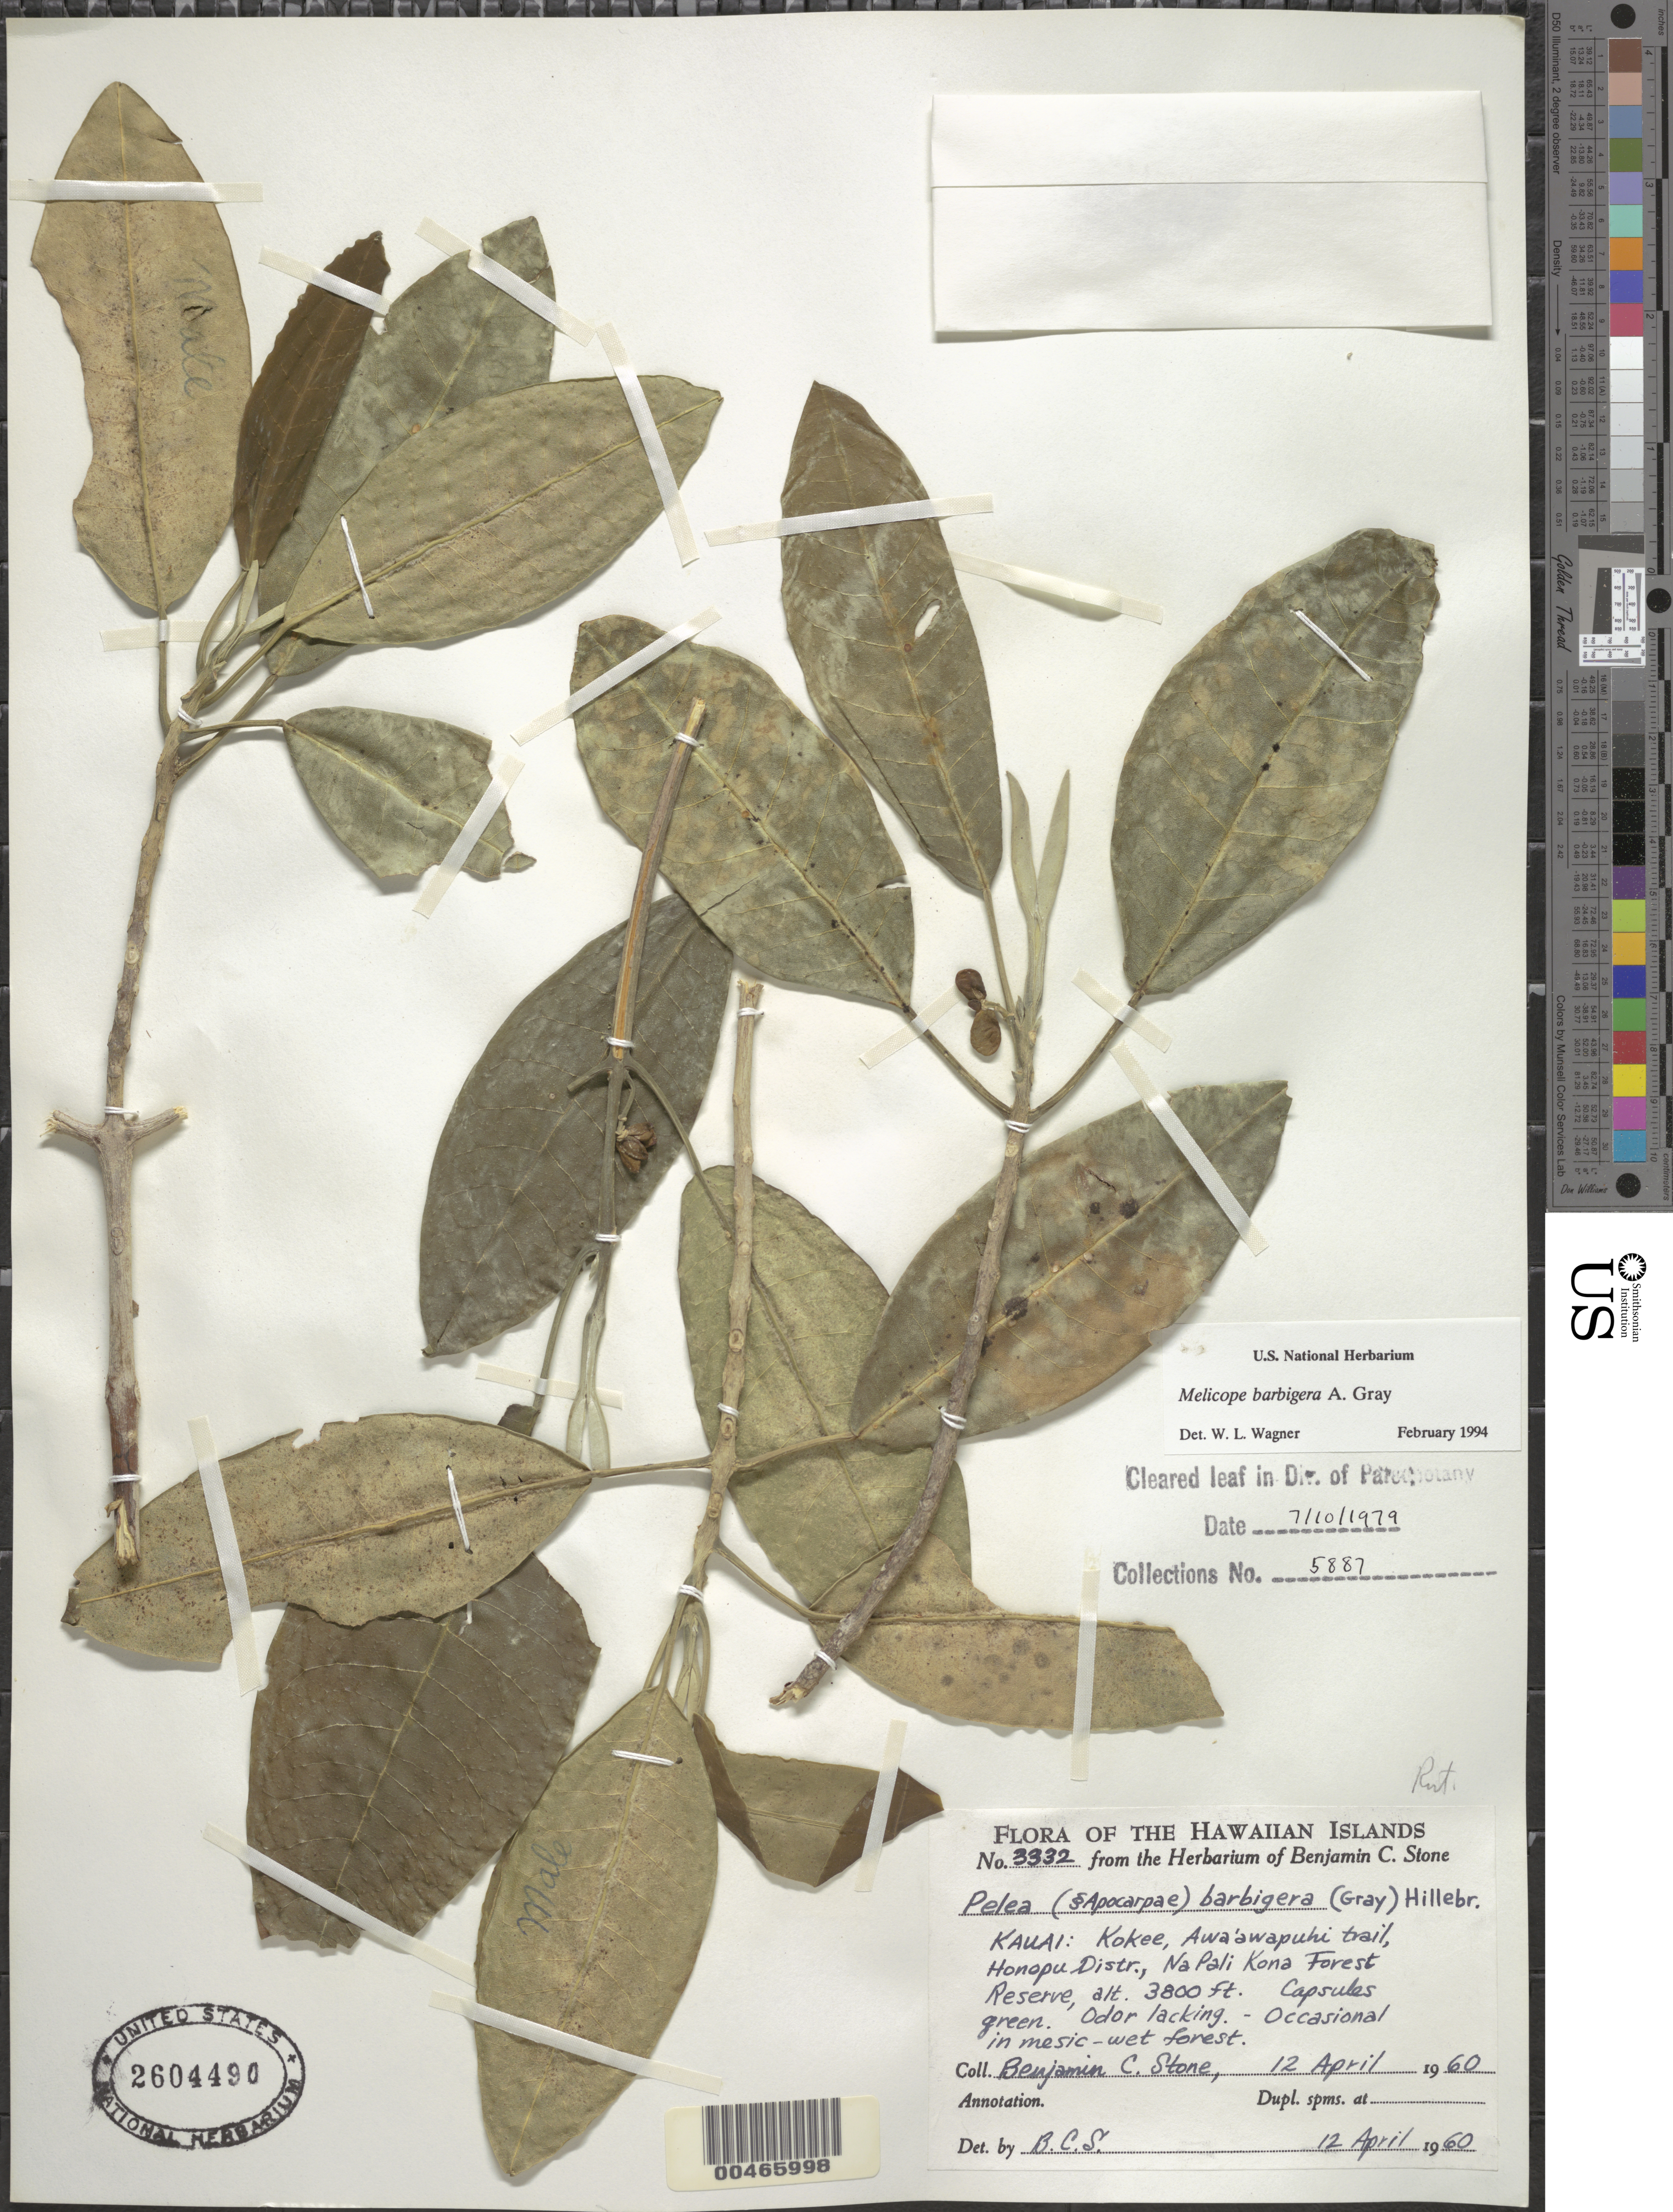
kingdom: Plantae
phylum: Tracheophyta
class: Magnoliopsida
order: Sapindales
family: Rutaceae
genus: Melicope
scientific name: Melicope barbigera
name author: A. Gray in Wilkes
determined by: Wagner, W. L., (BOT), Smithsonian Institution - National Museum of Natural History (UNITED STATES)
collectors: B. C. Stone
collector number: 3332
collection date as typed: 12 Apr 1960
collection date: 1960-04-12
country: United States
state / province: Hawaii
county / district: Kauai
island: Kaua'i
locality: Kokee, Awa'awapuhi trail, Honopu Distr., Na Pali Kona Forest Reserve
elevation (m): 1158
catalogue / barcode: US 2604490